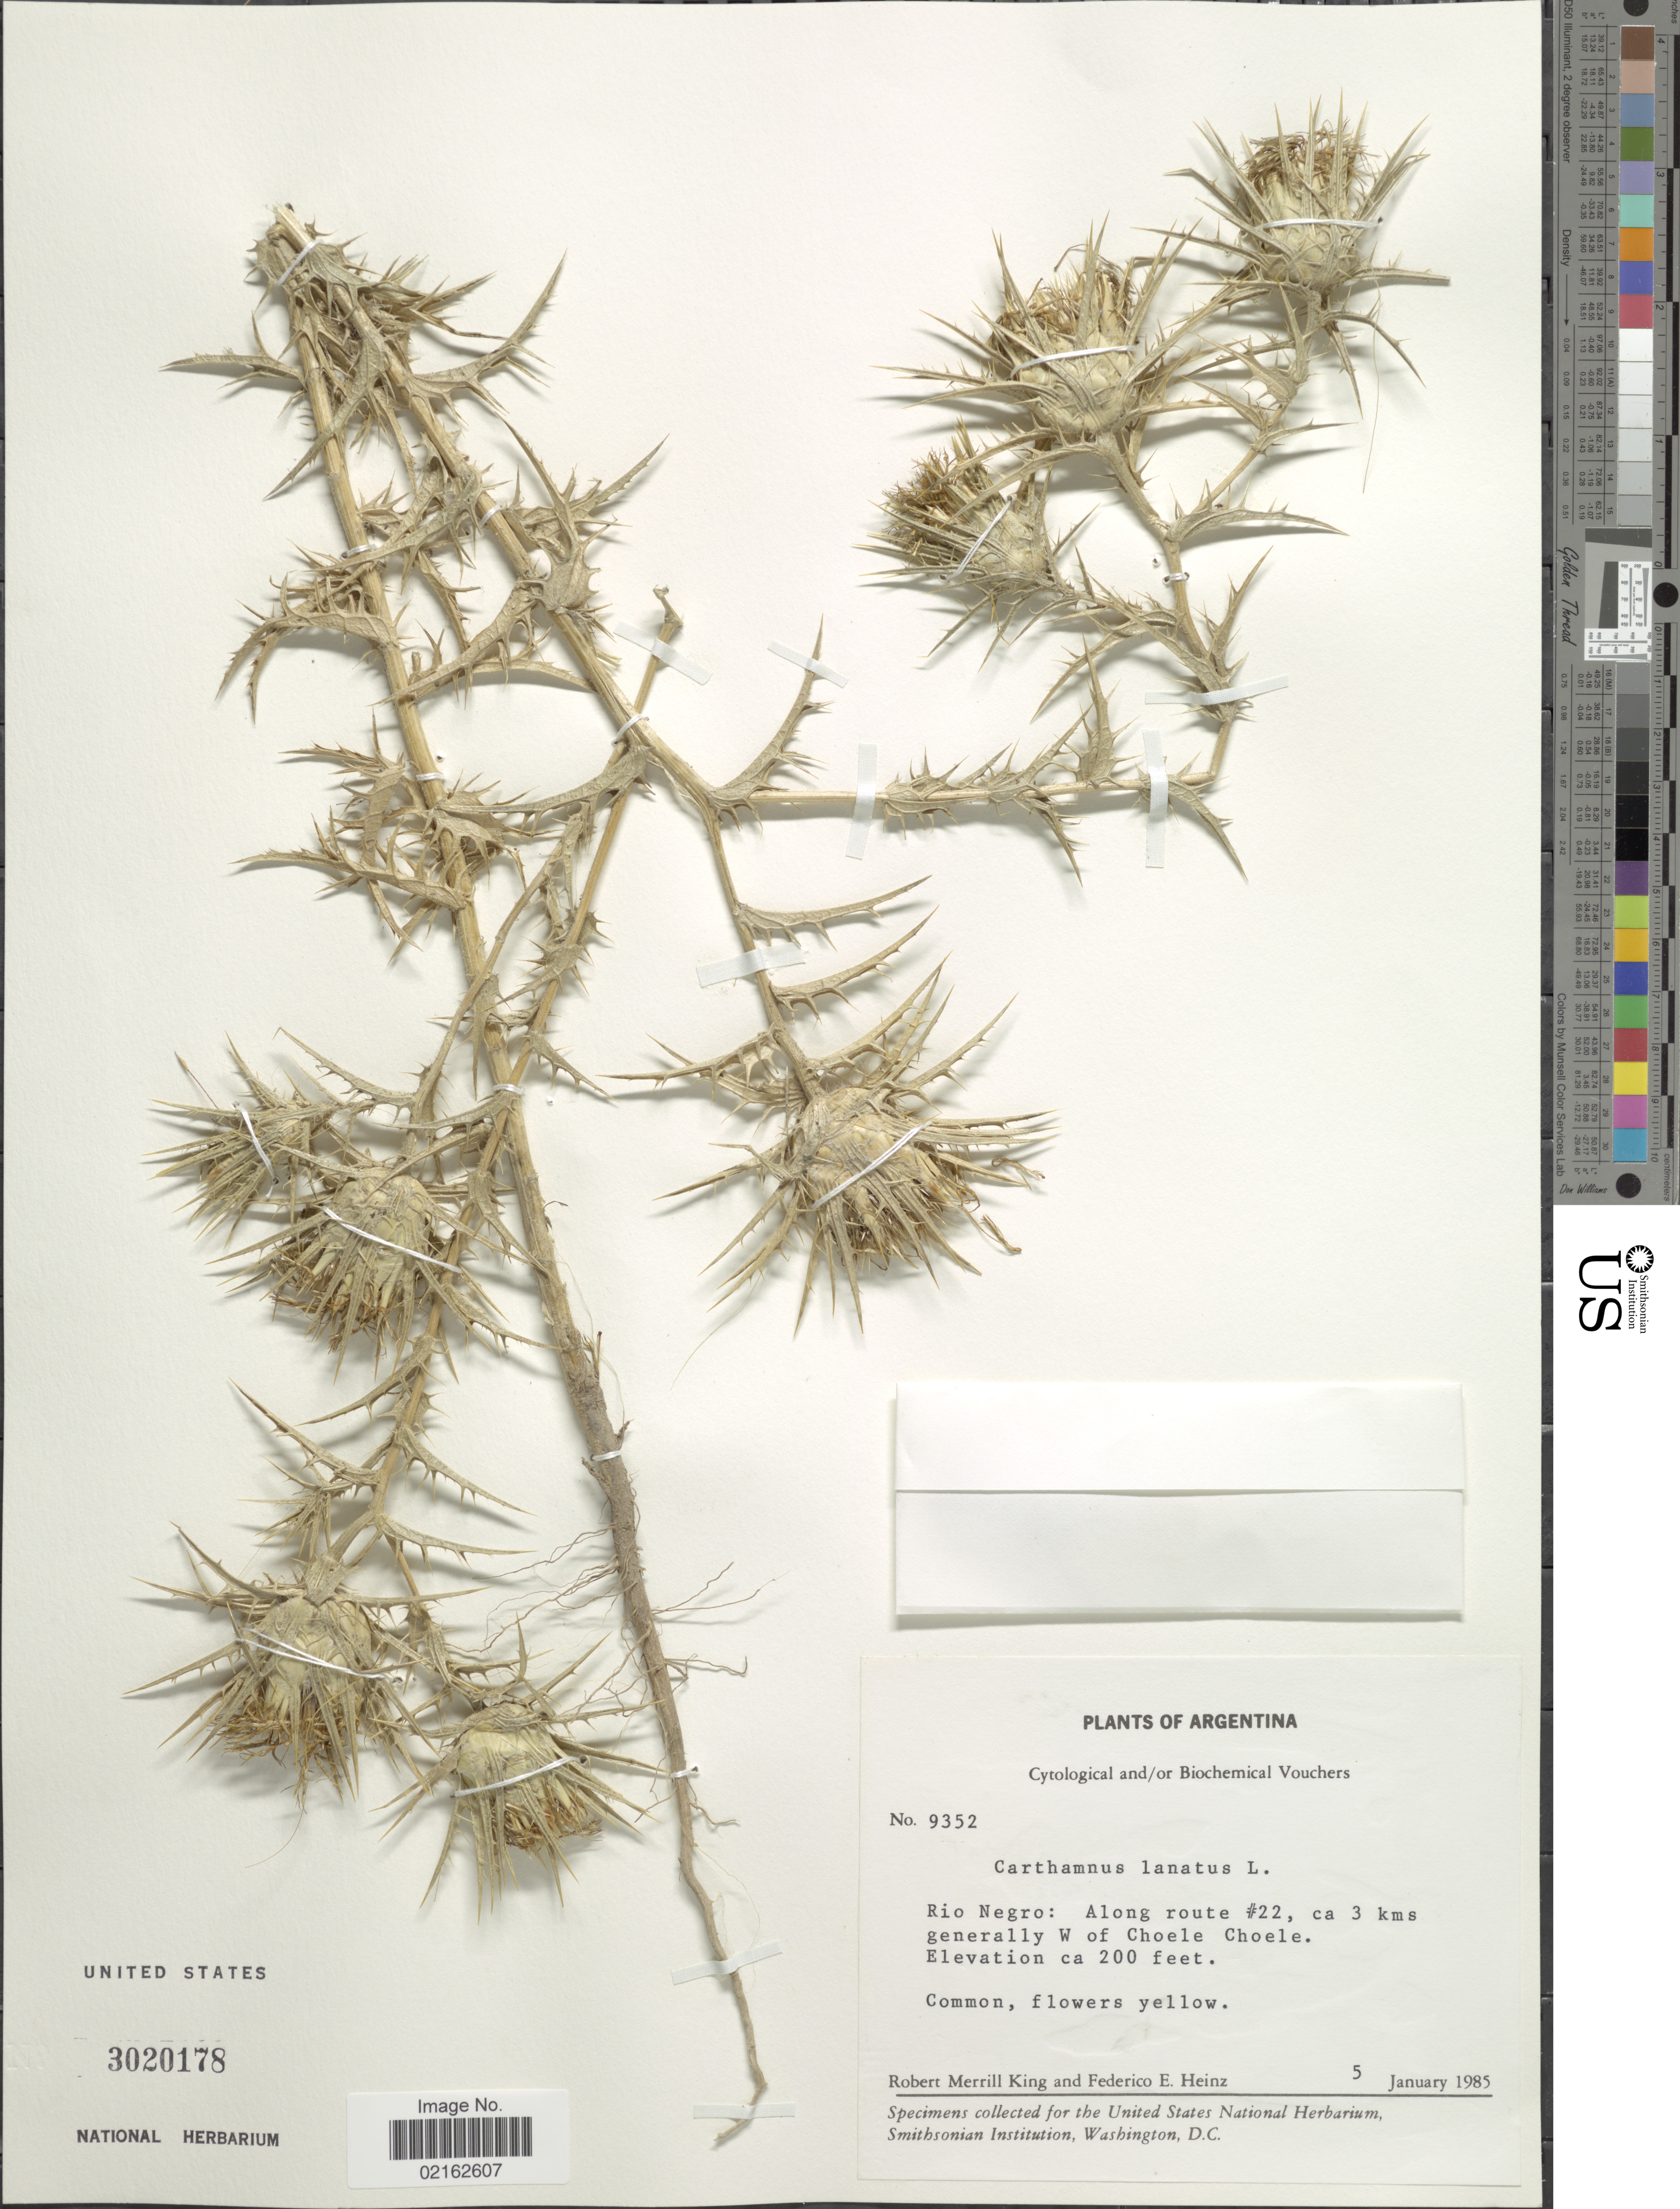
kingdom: Plantae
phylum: Tracheophyta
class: Magnoliopsida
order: Asterales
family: Asteraceae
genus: Carthamus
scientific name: Carthamus lanatus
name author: L.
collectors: R. M. King & F. Heinz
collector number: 9352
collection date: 1985-01-05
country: Argentina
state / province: Rio Negro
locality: Along route # 22, ca 3 kms generally W of Choele Choele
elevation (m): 61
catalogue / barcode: US 3020178